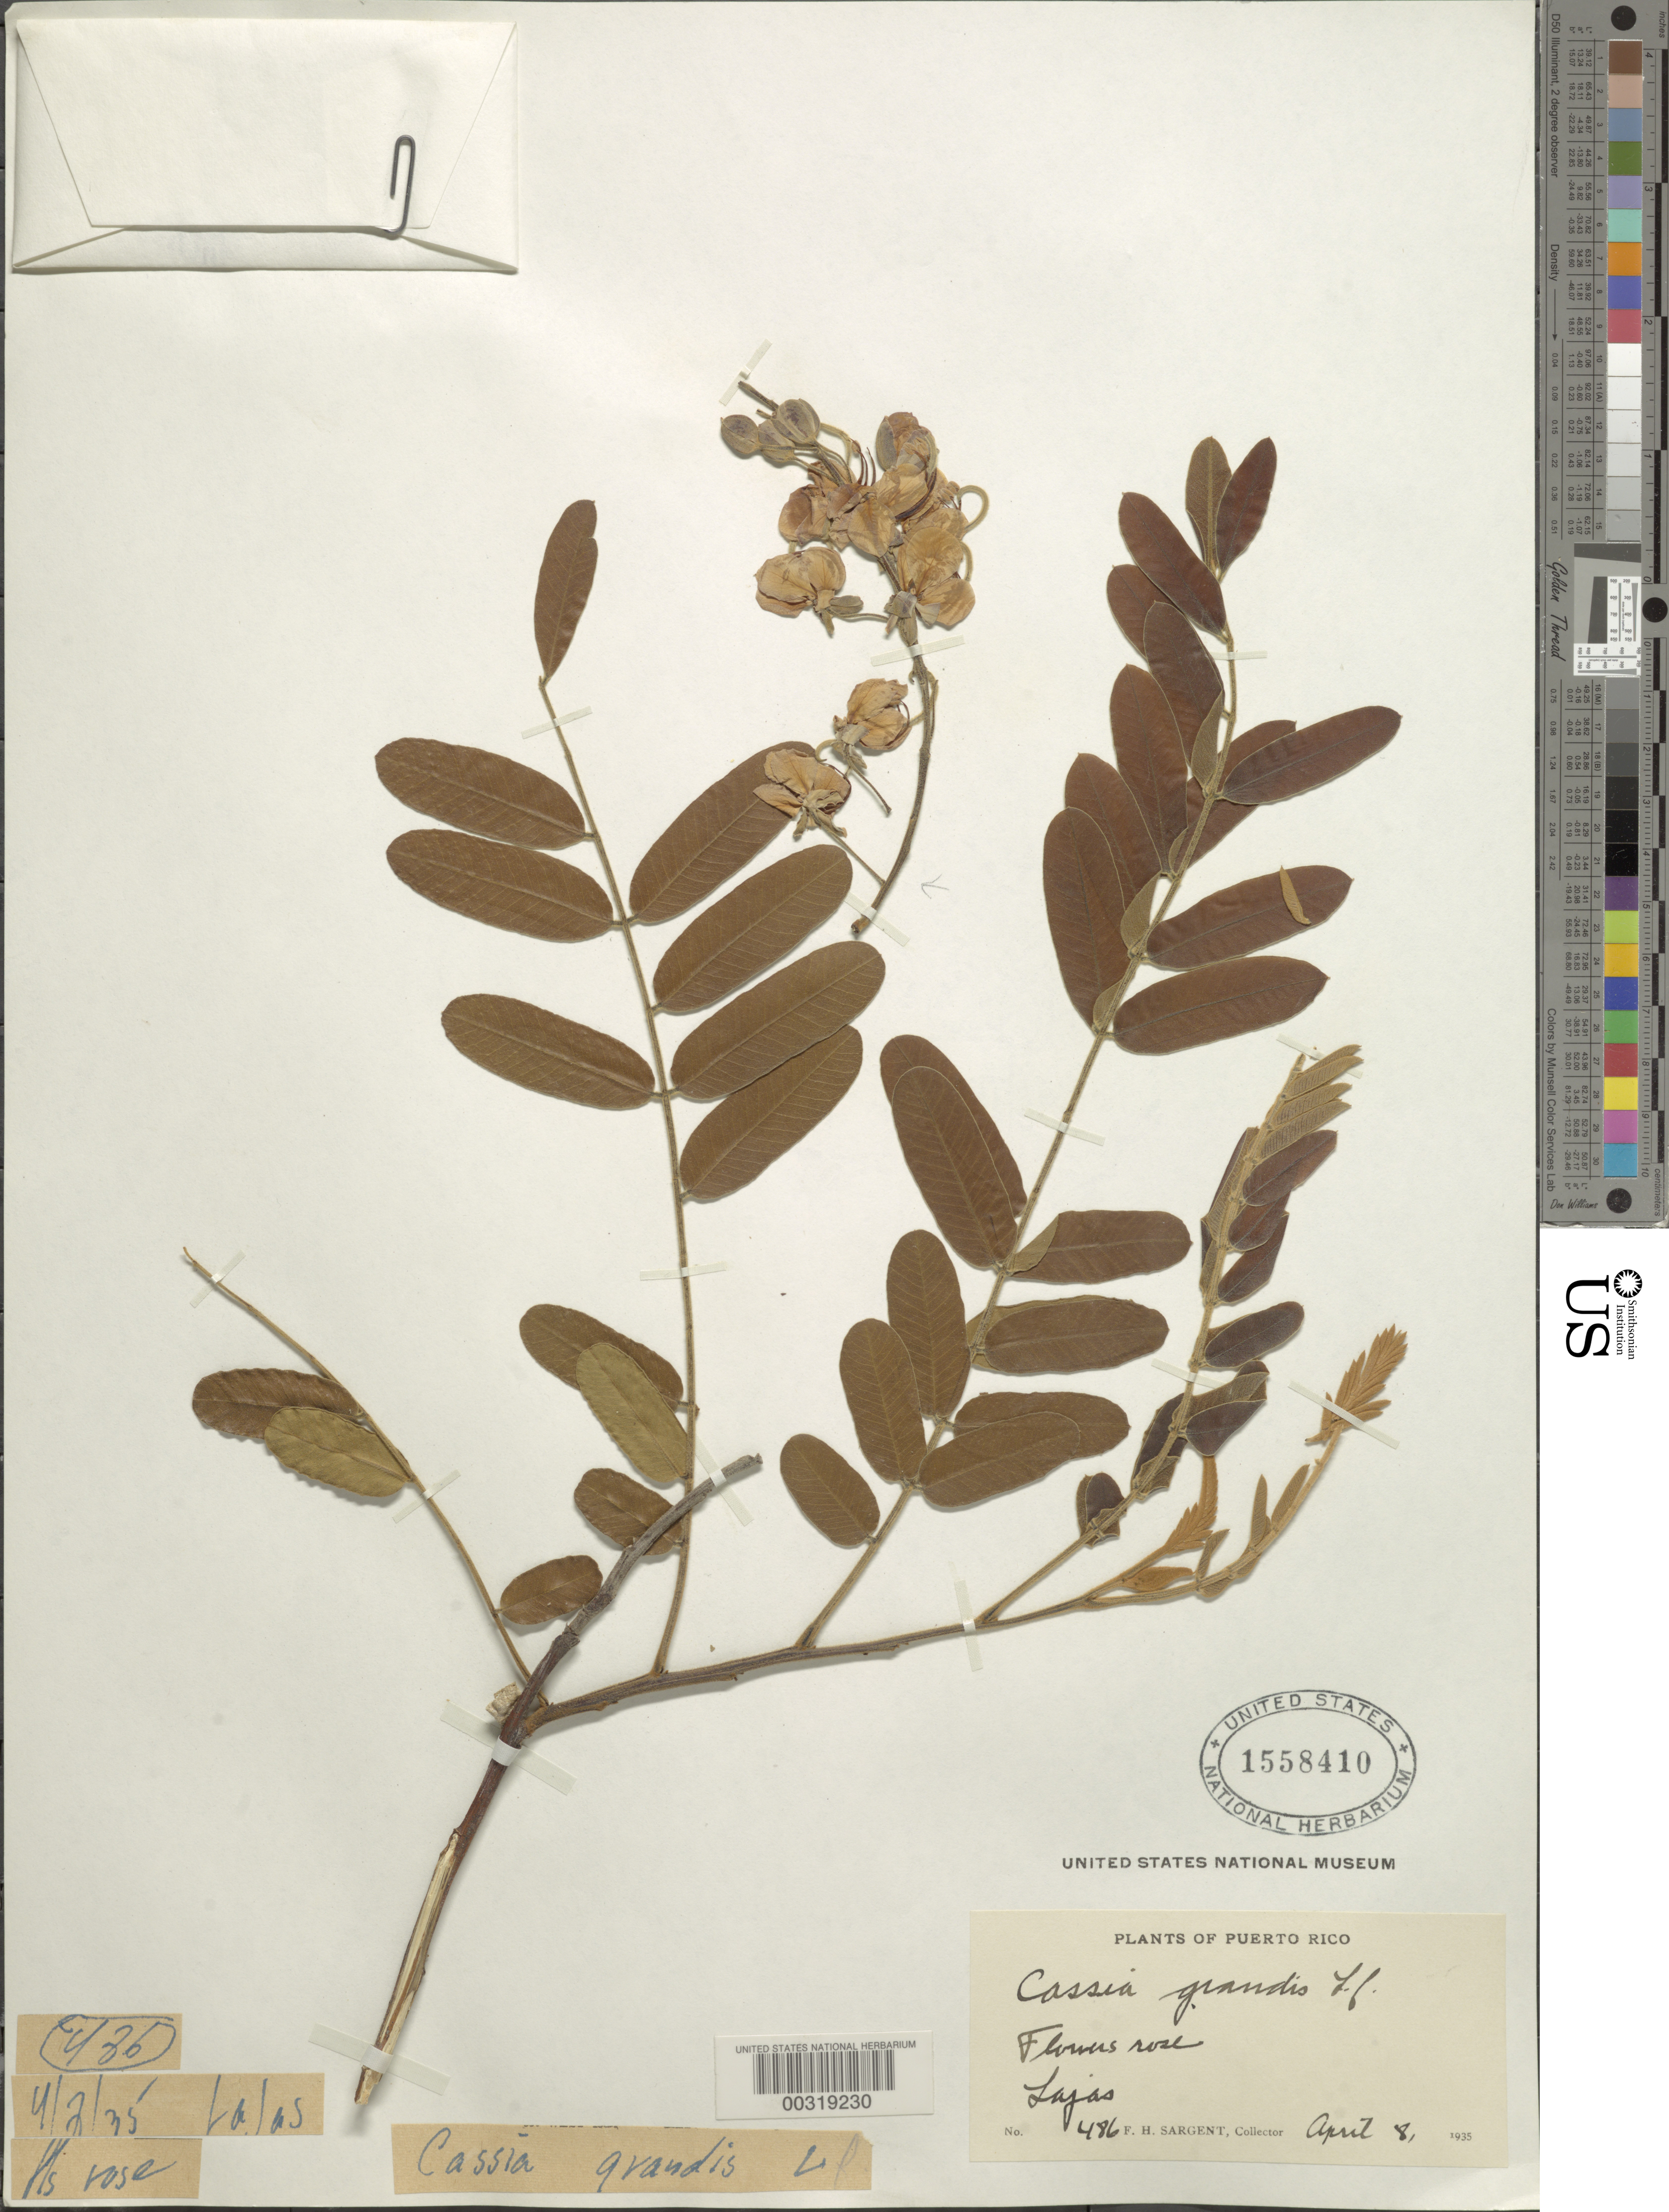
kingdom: Plantae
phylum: Tracheophyta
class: Magnoliopsida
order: Fabales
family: Fabaceae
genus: Cassia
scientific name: Cassia grandis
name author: L. f.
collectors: F. H. Sargent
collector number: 486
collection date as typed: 08 Apr 1935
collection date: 1935-04-08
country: Puerto Rico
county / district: Lajas Mun.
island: Greater Antilles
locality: Lajas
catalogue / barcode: US 1558410